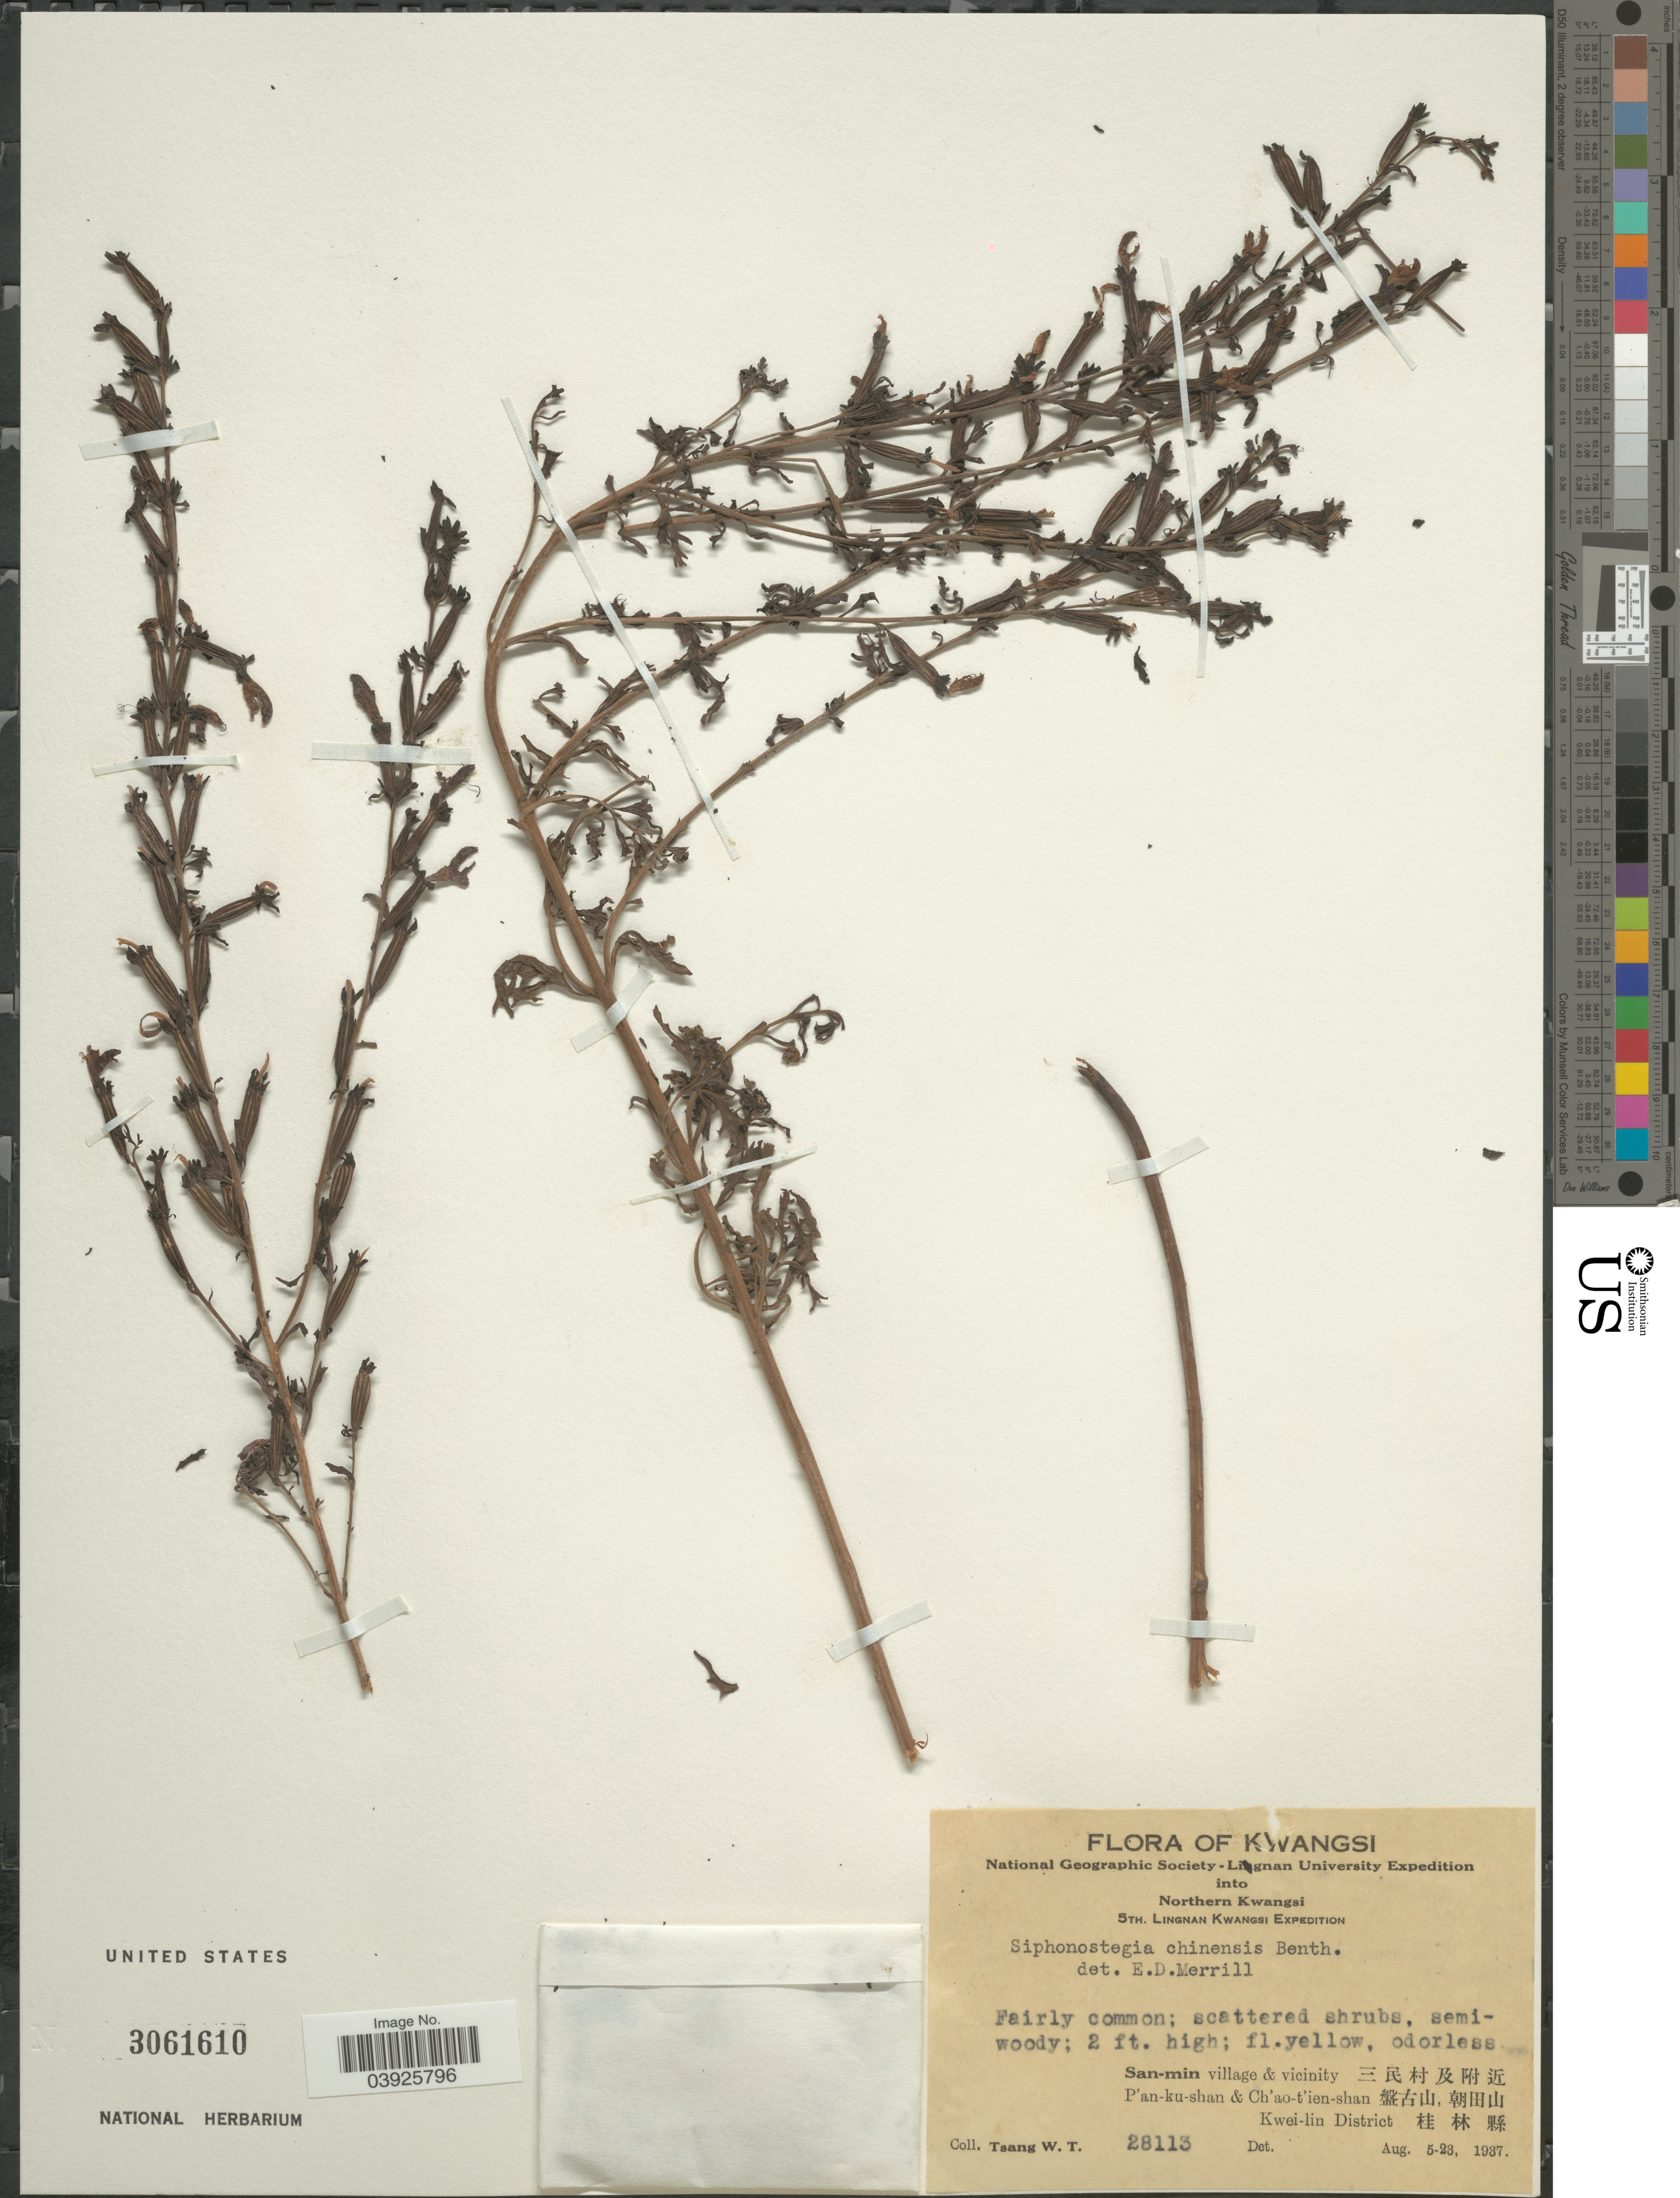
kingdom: Plantae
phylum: Tracheophyta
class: Magnoliopsida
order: Lamiales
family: Orobanchaceae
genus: Siphonostegia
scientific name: Siphonostegia chinensis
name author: Benth.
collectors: W. T. Tsang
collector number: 28113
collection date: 1937-08-05/1937-08-23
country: China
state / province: Guangxi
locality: Kwangsi. Northern Kwangsi. San-min village & vicinity X. P'an-ku-shan & Ch'ao-t'ien-shan X. Kwei-lin District X.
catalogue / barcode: US 3061610